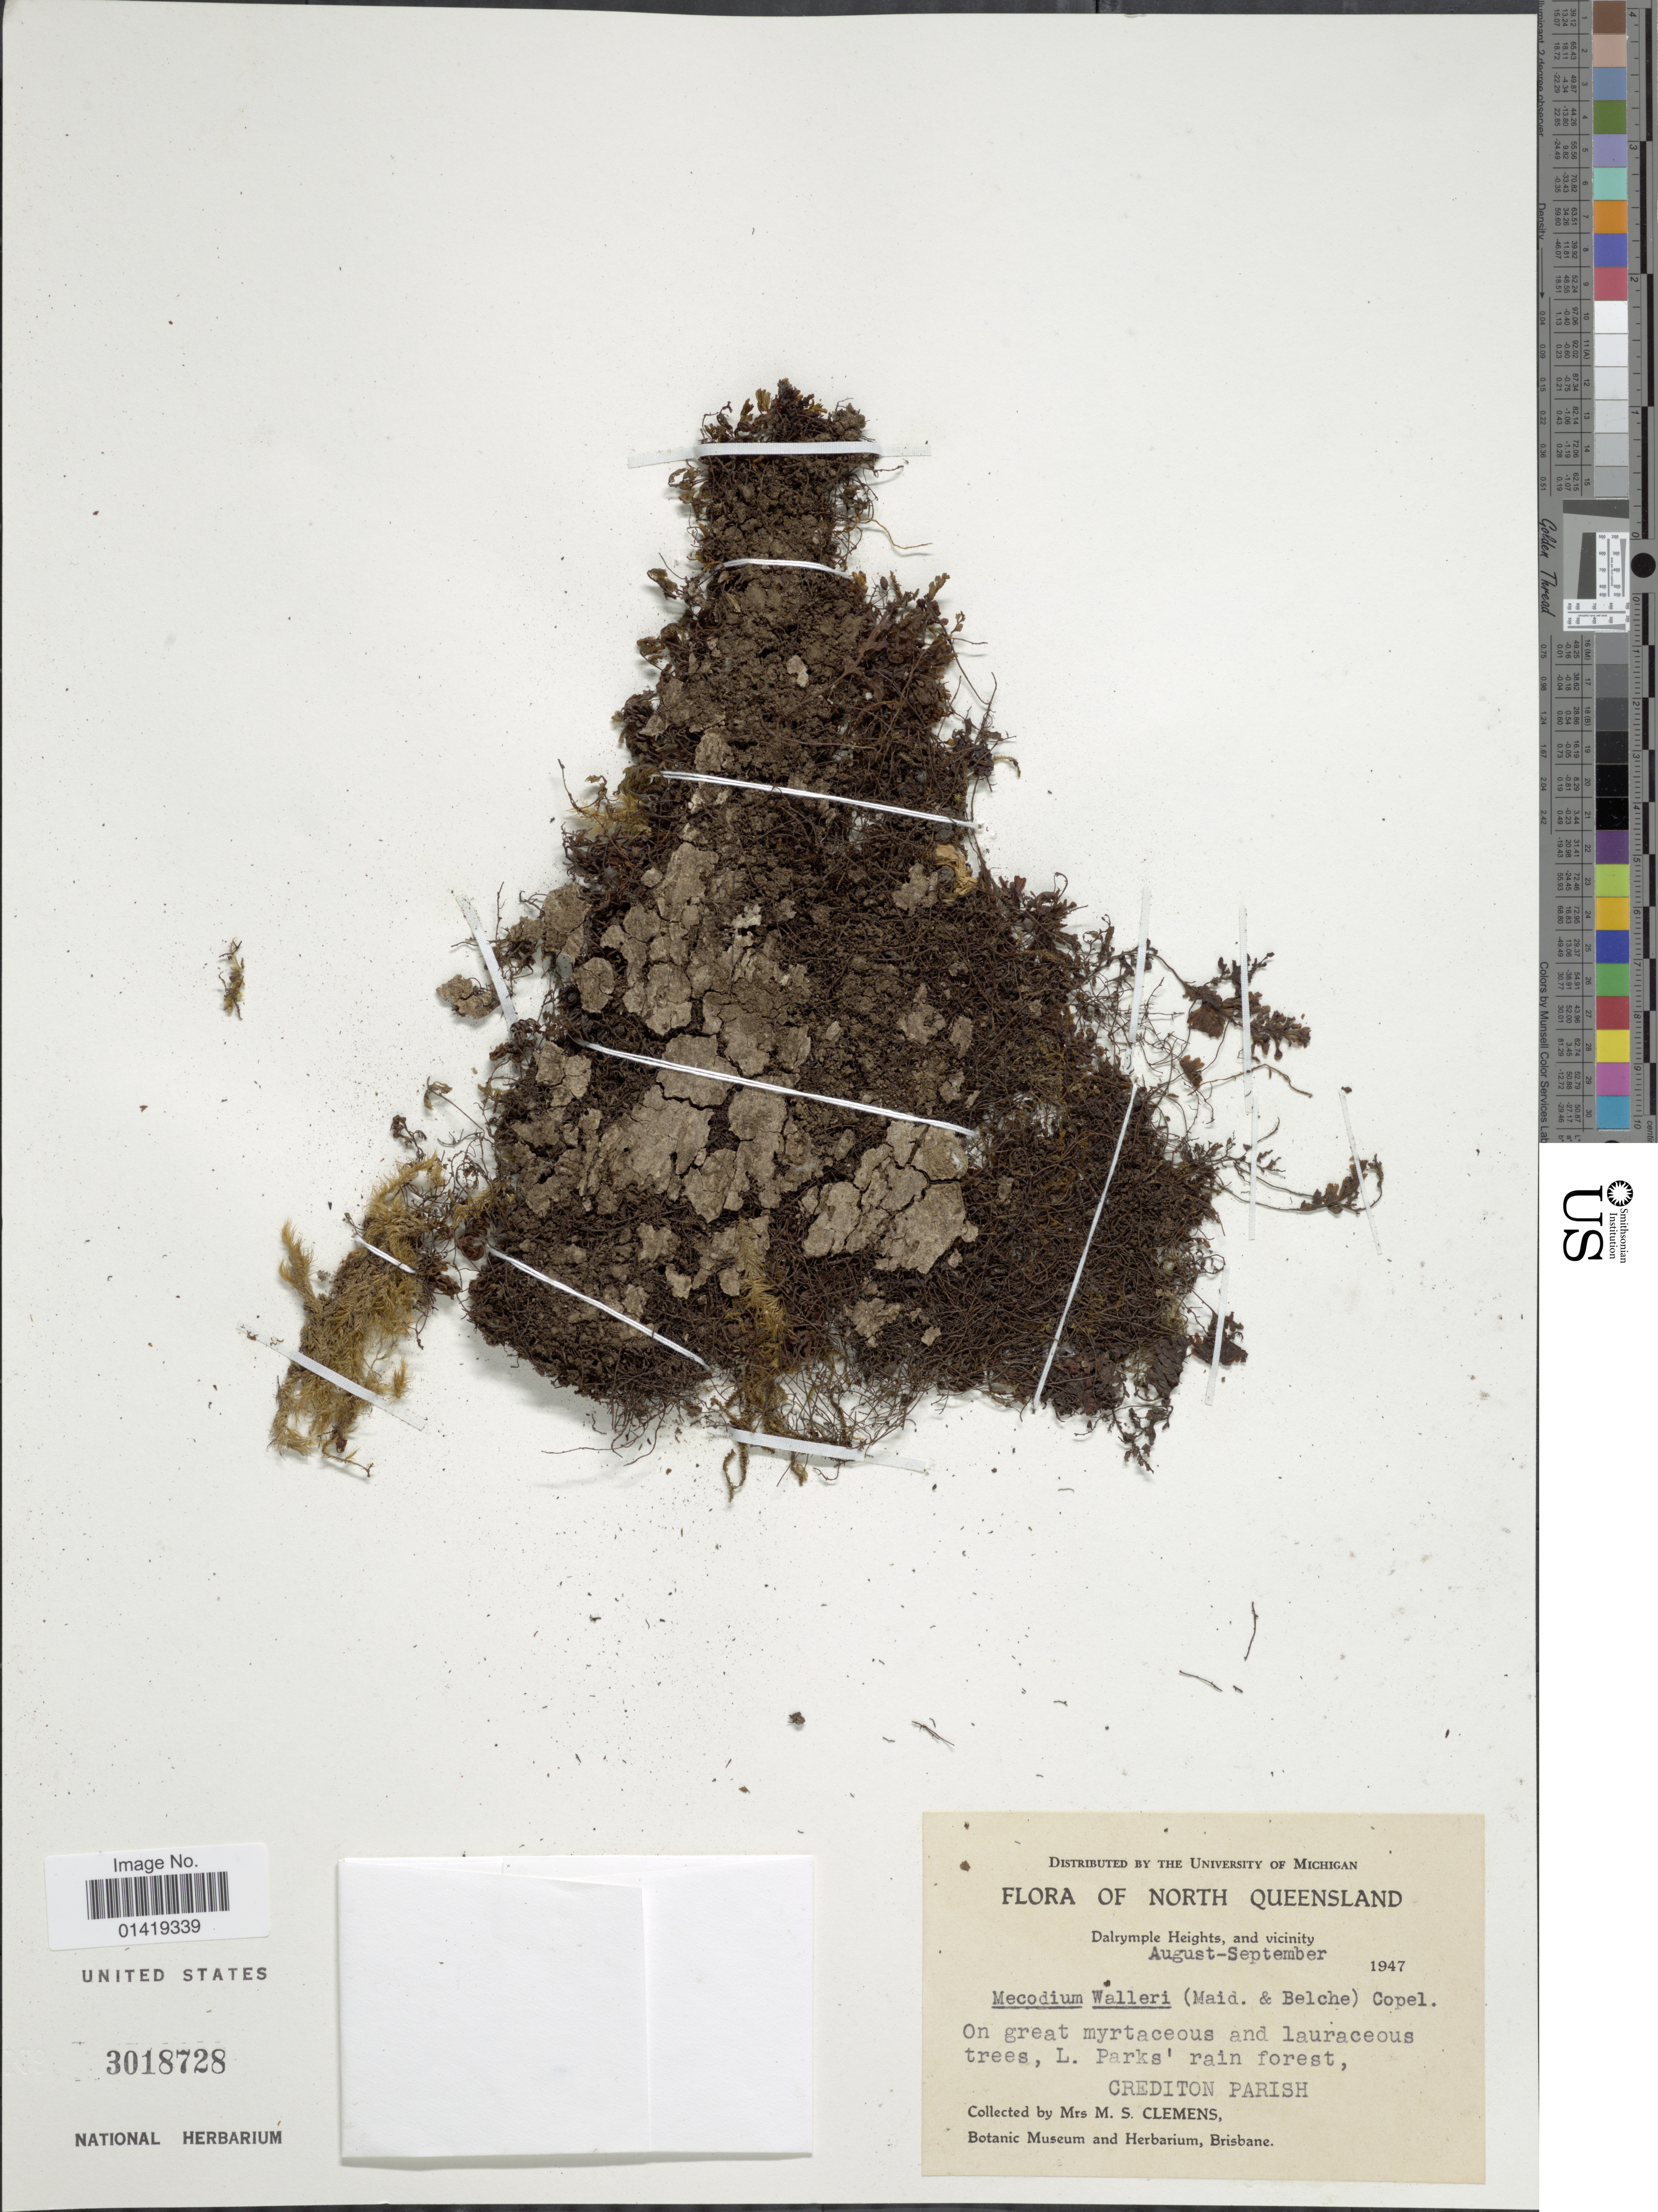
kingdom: Plantae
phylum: Tracheophyta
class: Polypodiopsida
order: Hymenophyllales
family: Hymenophyllaceae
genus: Hymenophyllum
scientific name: Hymenophyllum walleri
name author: Maiden & Betche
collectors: M. S. Clemens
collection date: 1947-08/1947-09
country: Australia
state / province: Queensland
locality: Dalrymple Heights and vicinity North Queensland l Parks rain forest Crediton Parish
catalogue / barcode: US 3018728